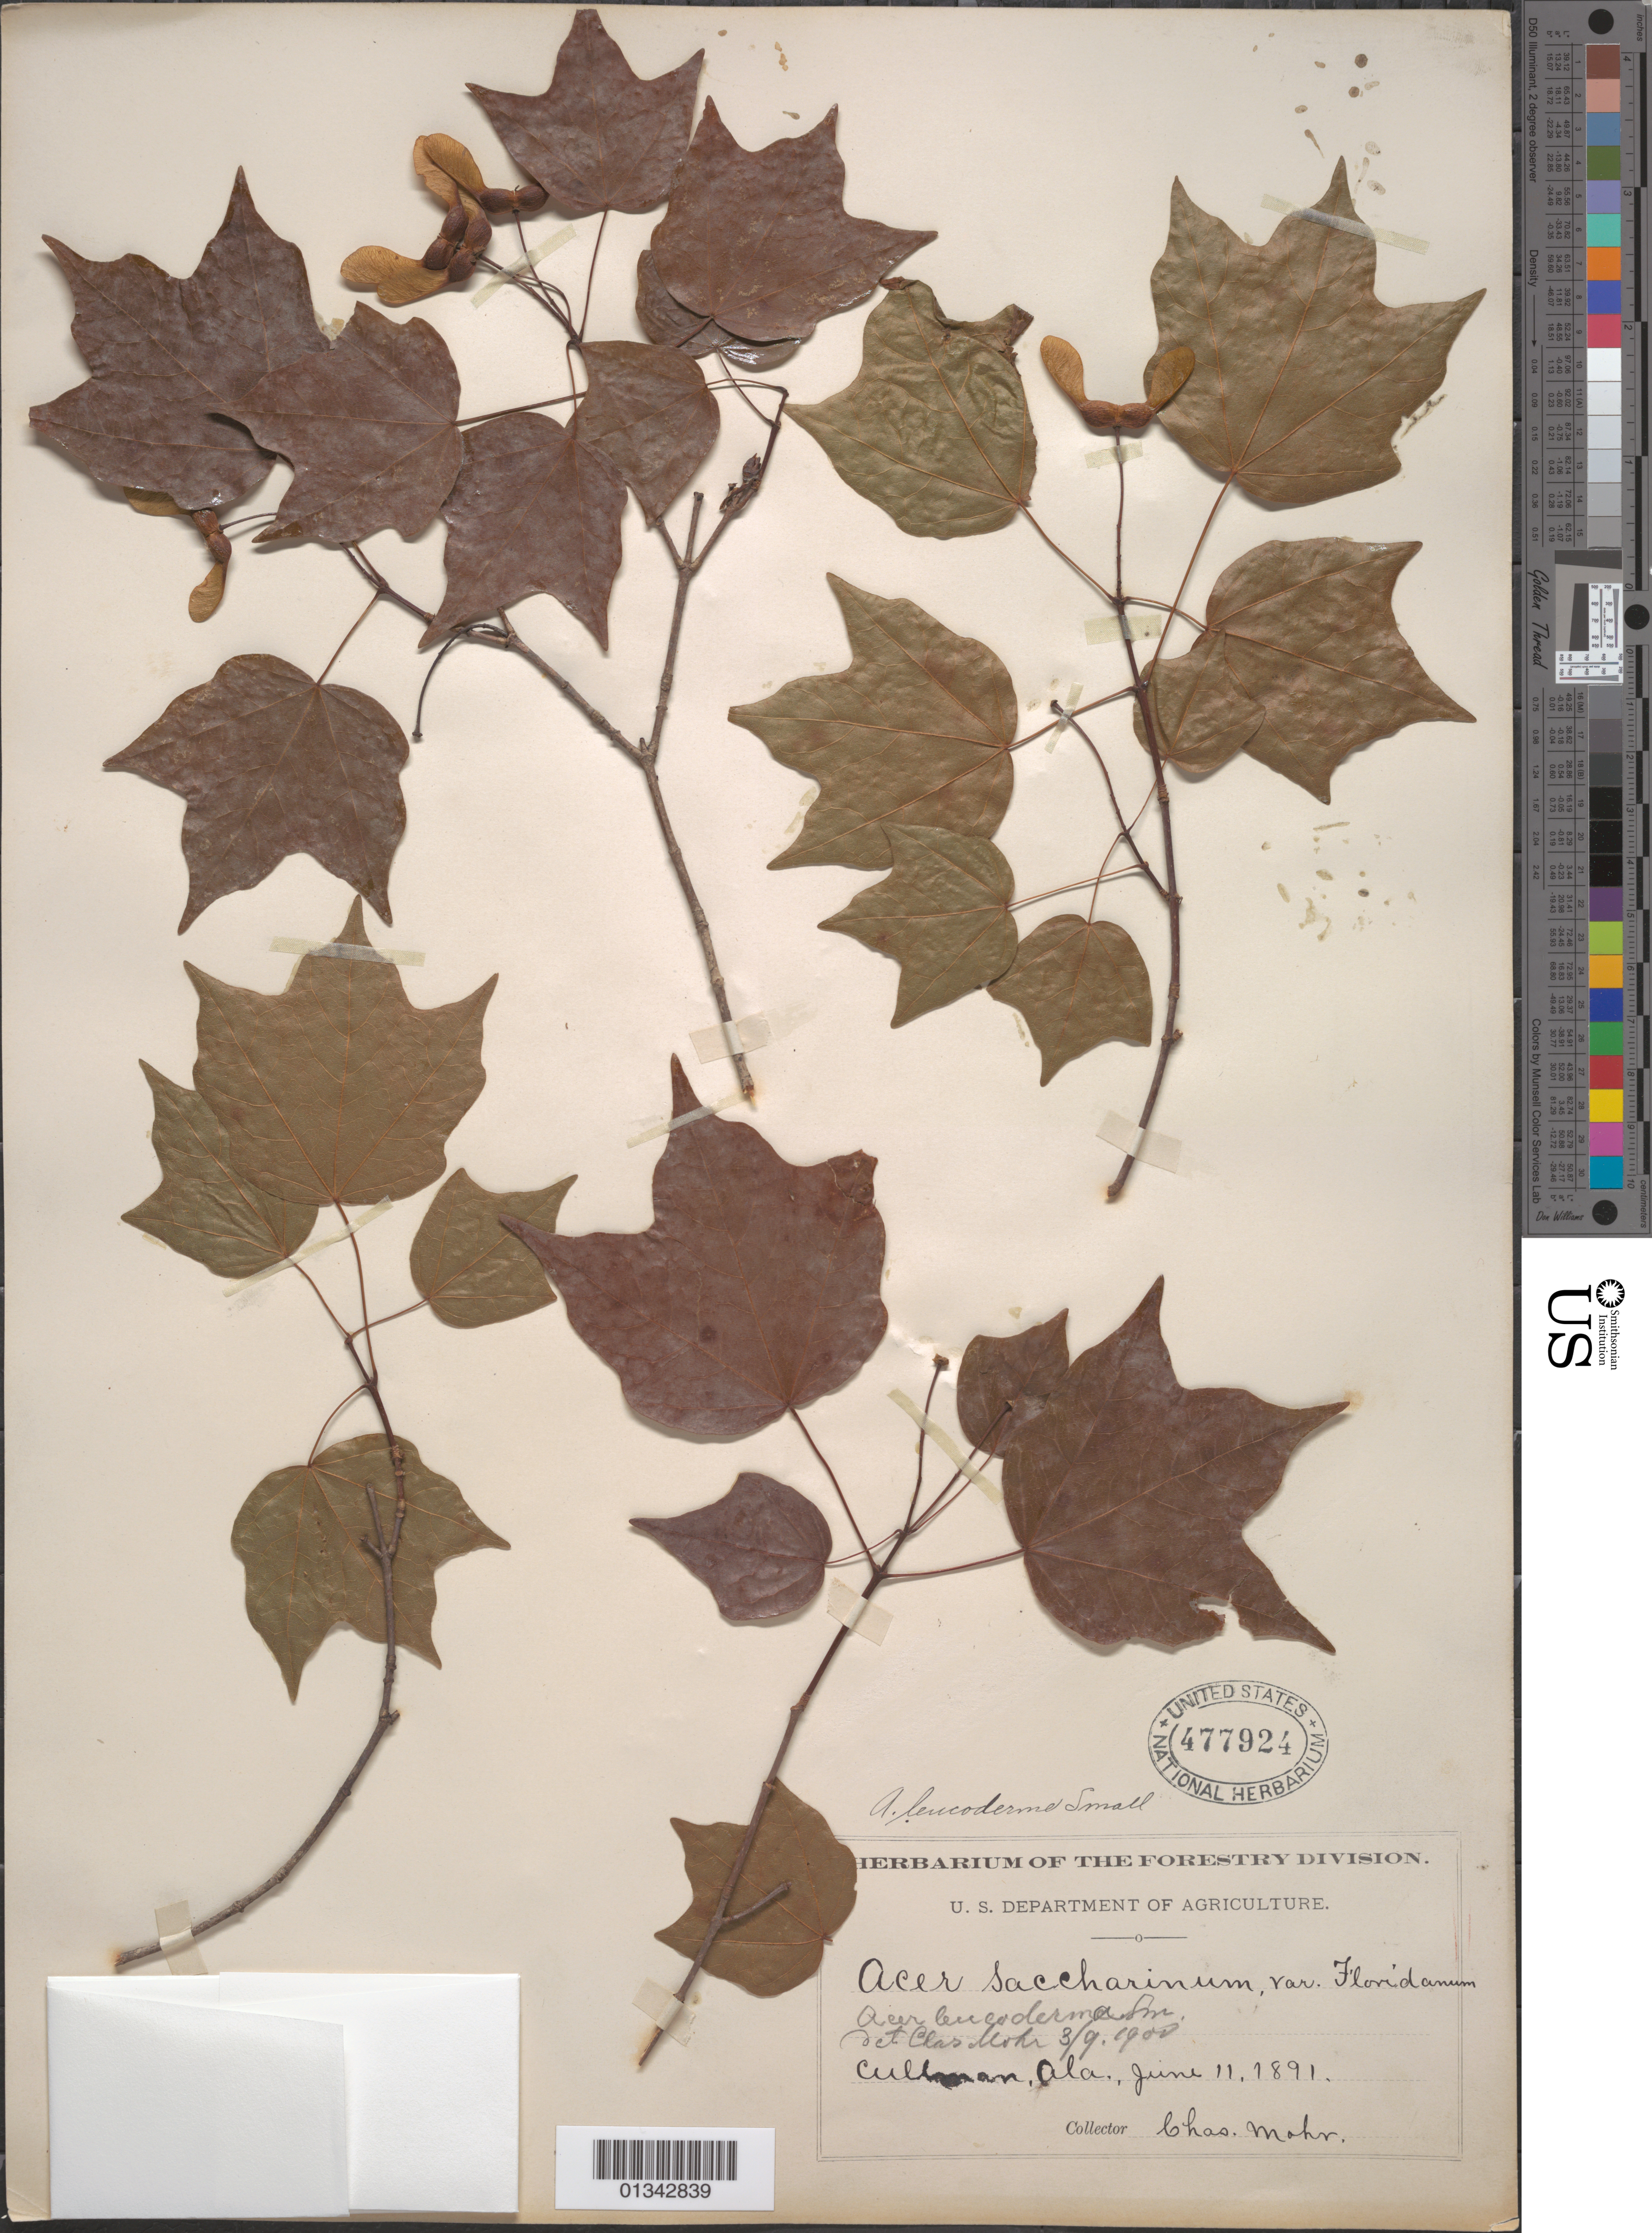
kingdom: Plantae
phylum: Tracheophyta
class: Magnoliopsida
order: Sapindales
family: Sapindaceae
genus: Acer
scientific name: Acer saccharum subsp. leucoderme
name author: (Small) Desmarais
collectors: C. T. Mohr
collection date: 1891-06-11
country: United States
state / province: Alabama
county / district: Cullman County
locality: Cullman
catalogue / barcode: US 477924